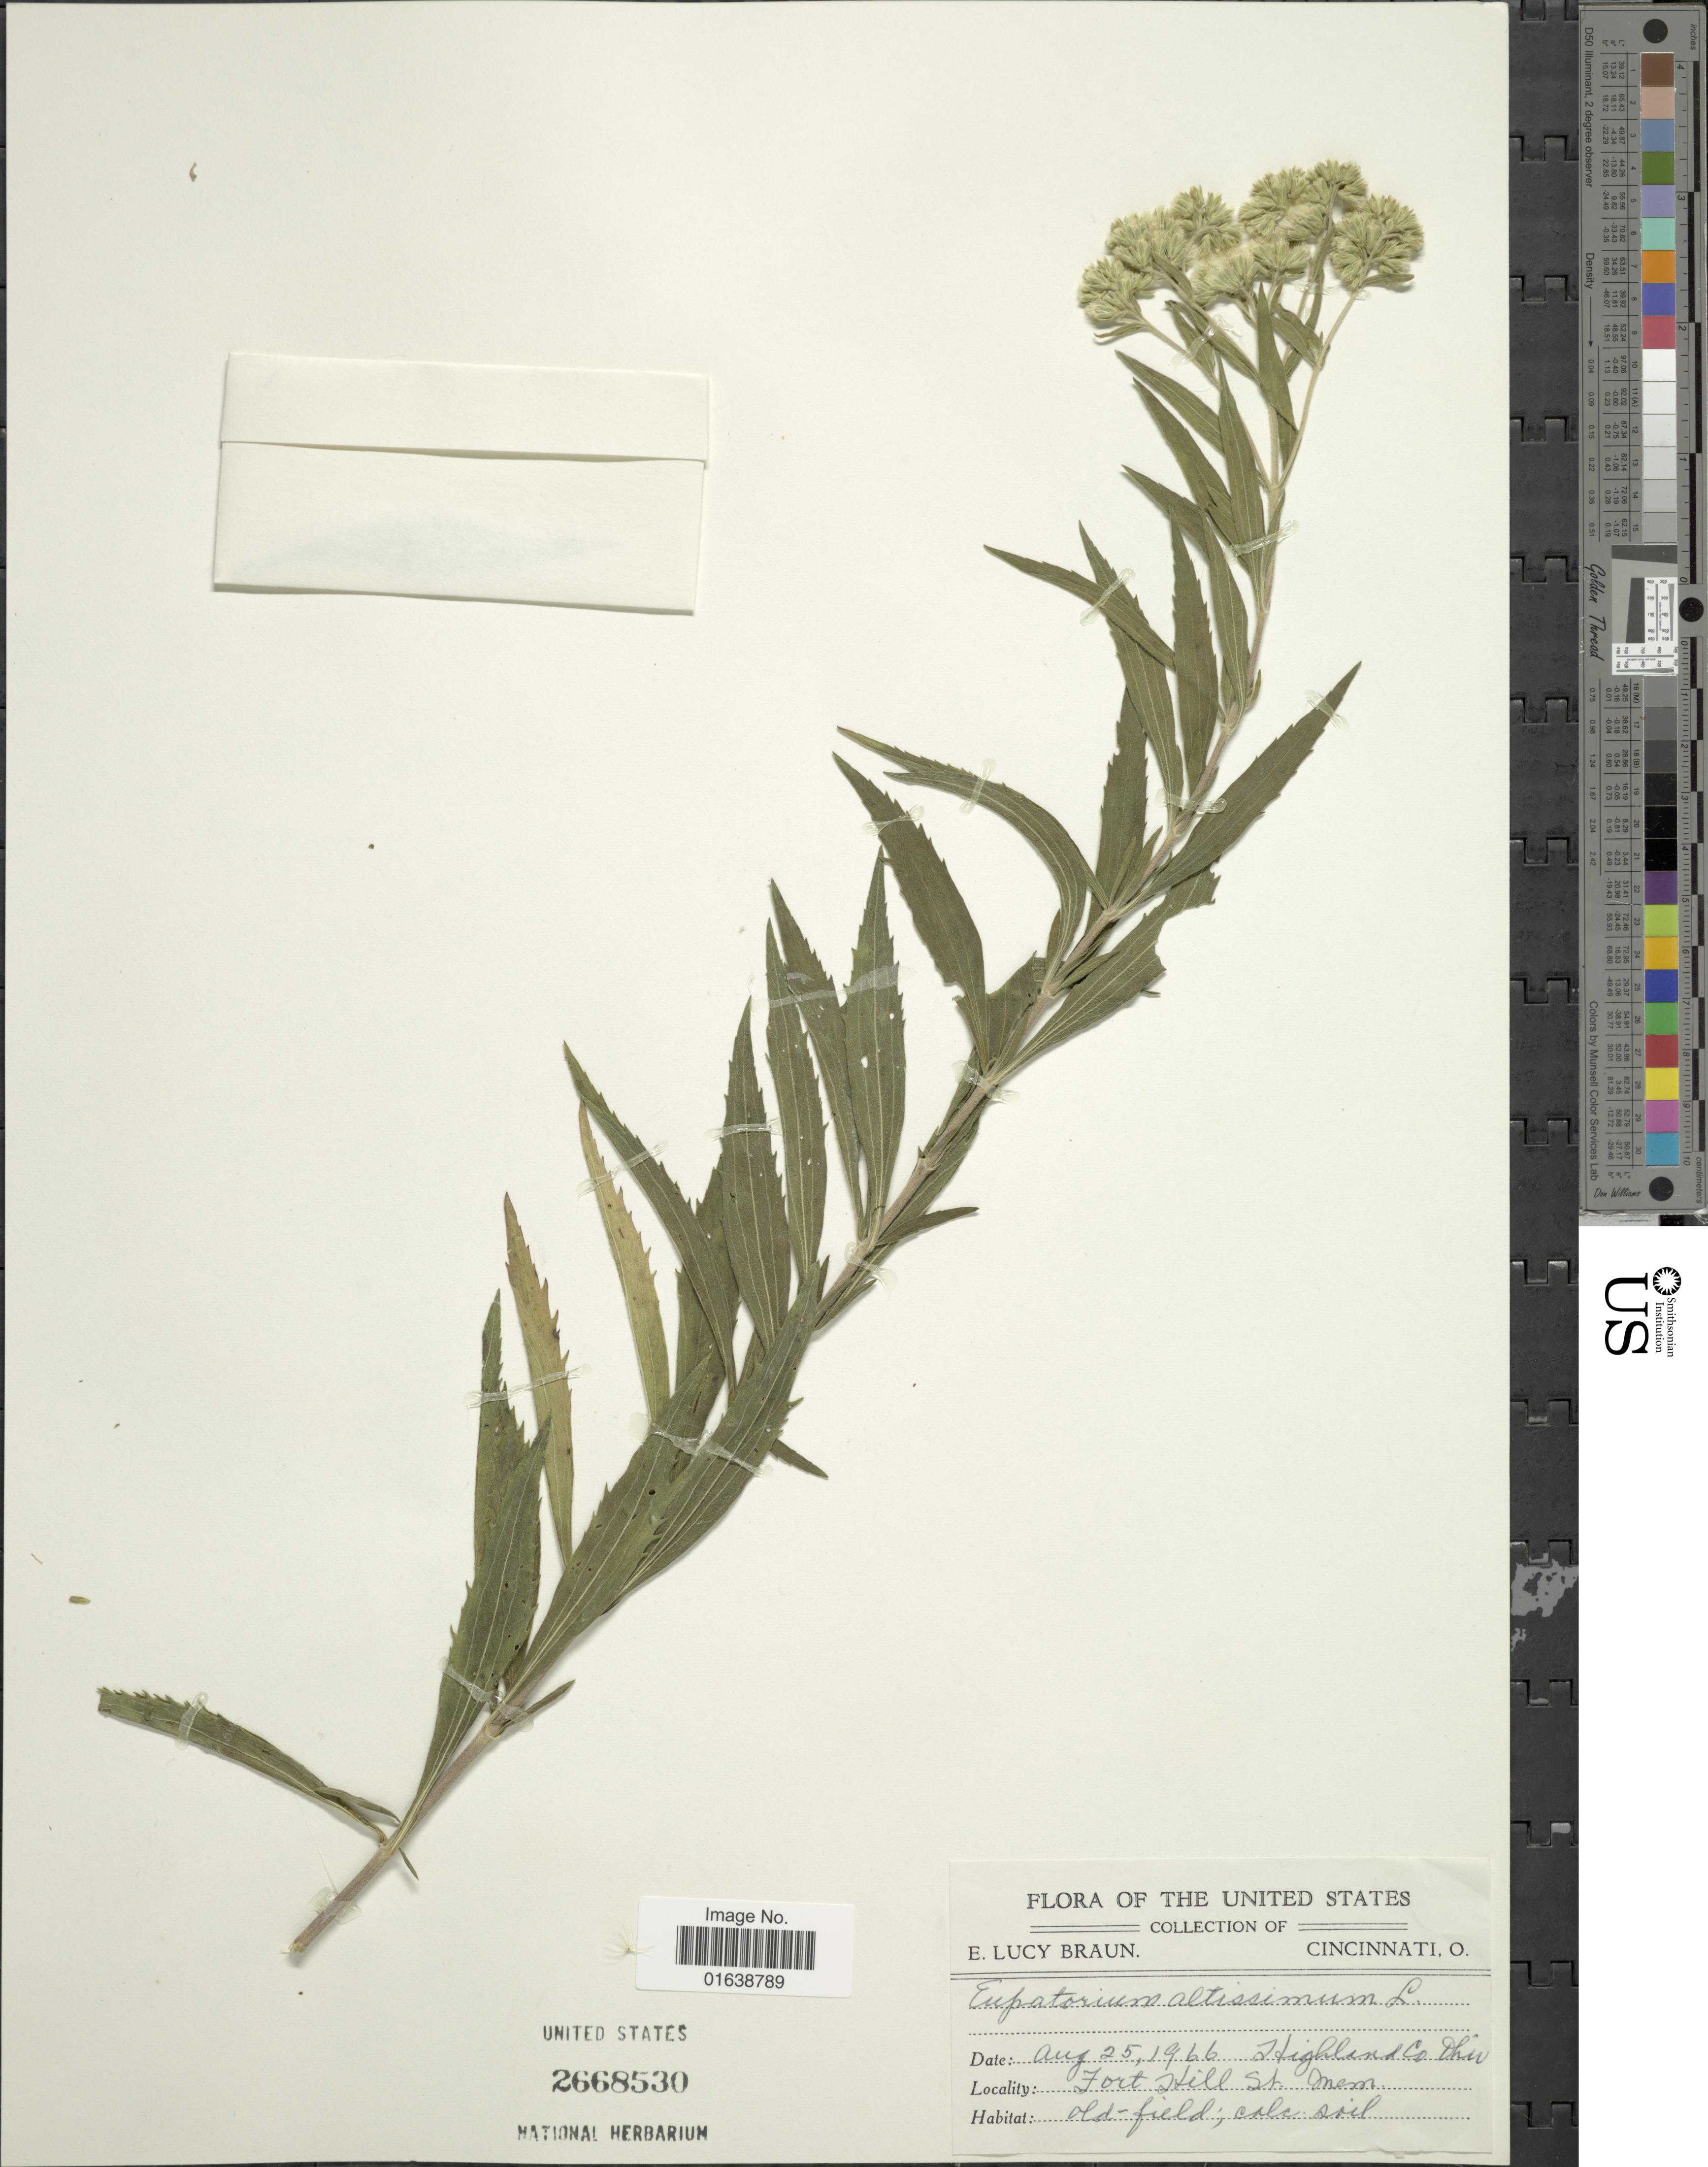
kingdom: Plantae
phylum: Tracheophyta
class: Magnoliopsida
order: Asterales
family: Asteraceae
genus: Eupatorium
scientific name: Eupatorium altissimum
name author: L.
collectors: E. L. Braun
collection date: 1966-08-25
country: United States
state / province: Ohio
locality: Highland Co. Ohio. Fort Hill St. Mem.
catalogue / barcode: US 2668530